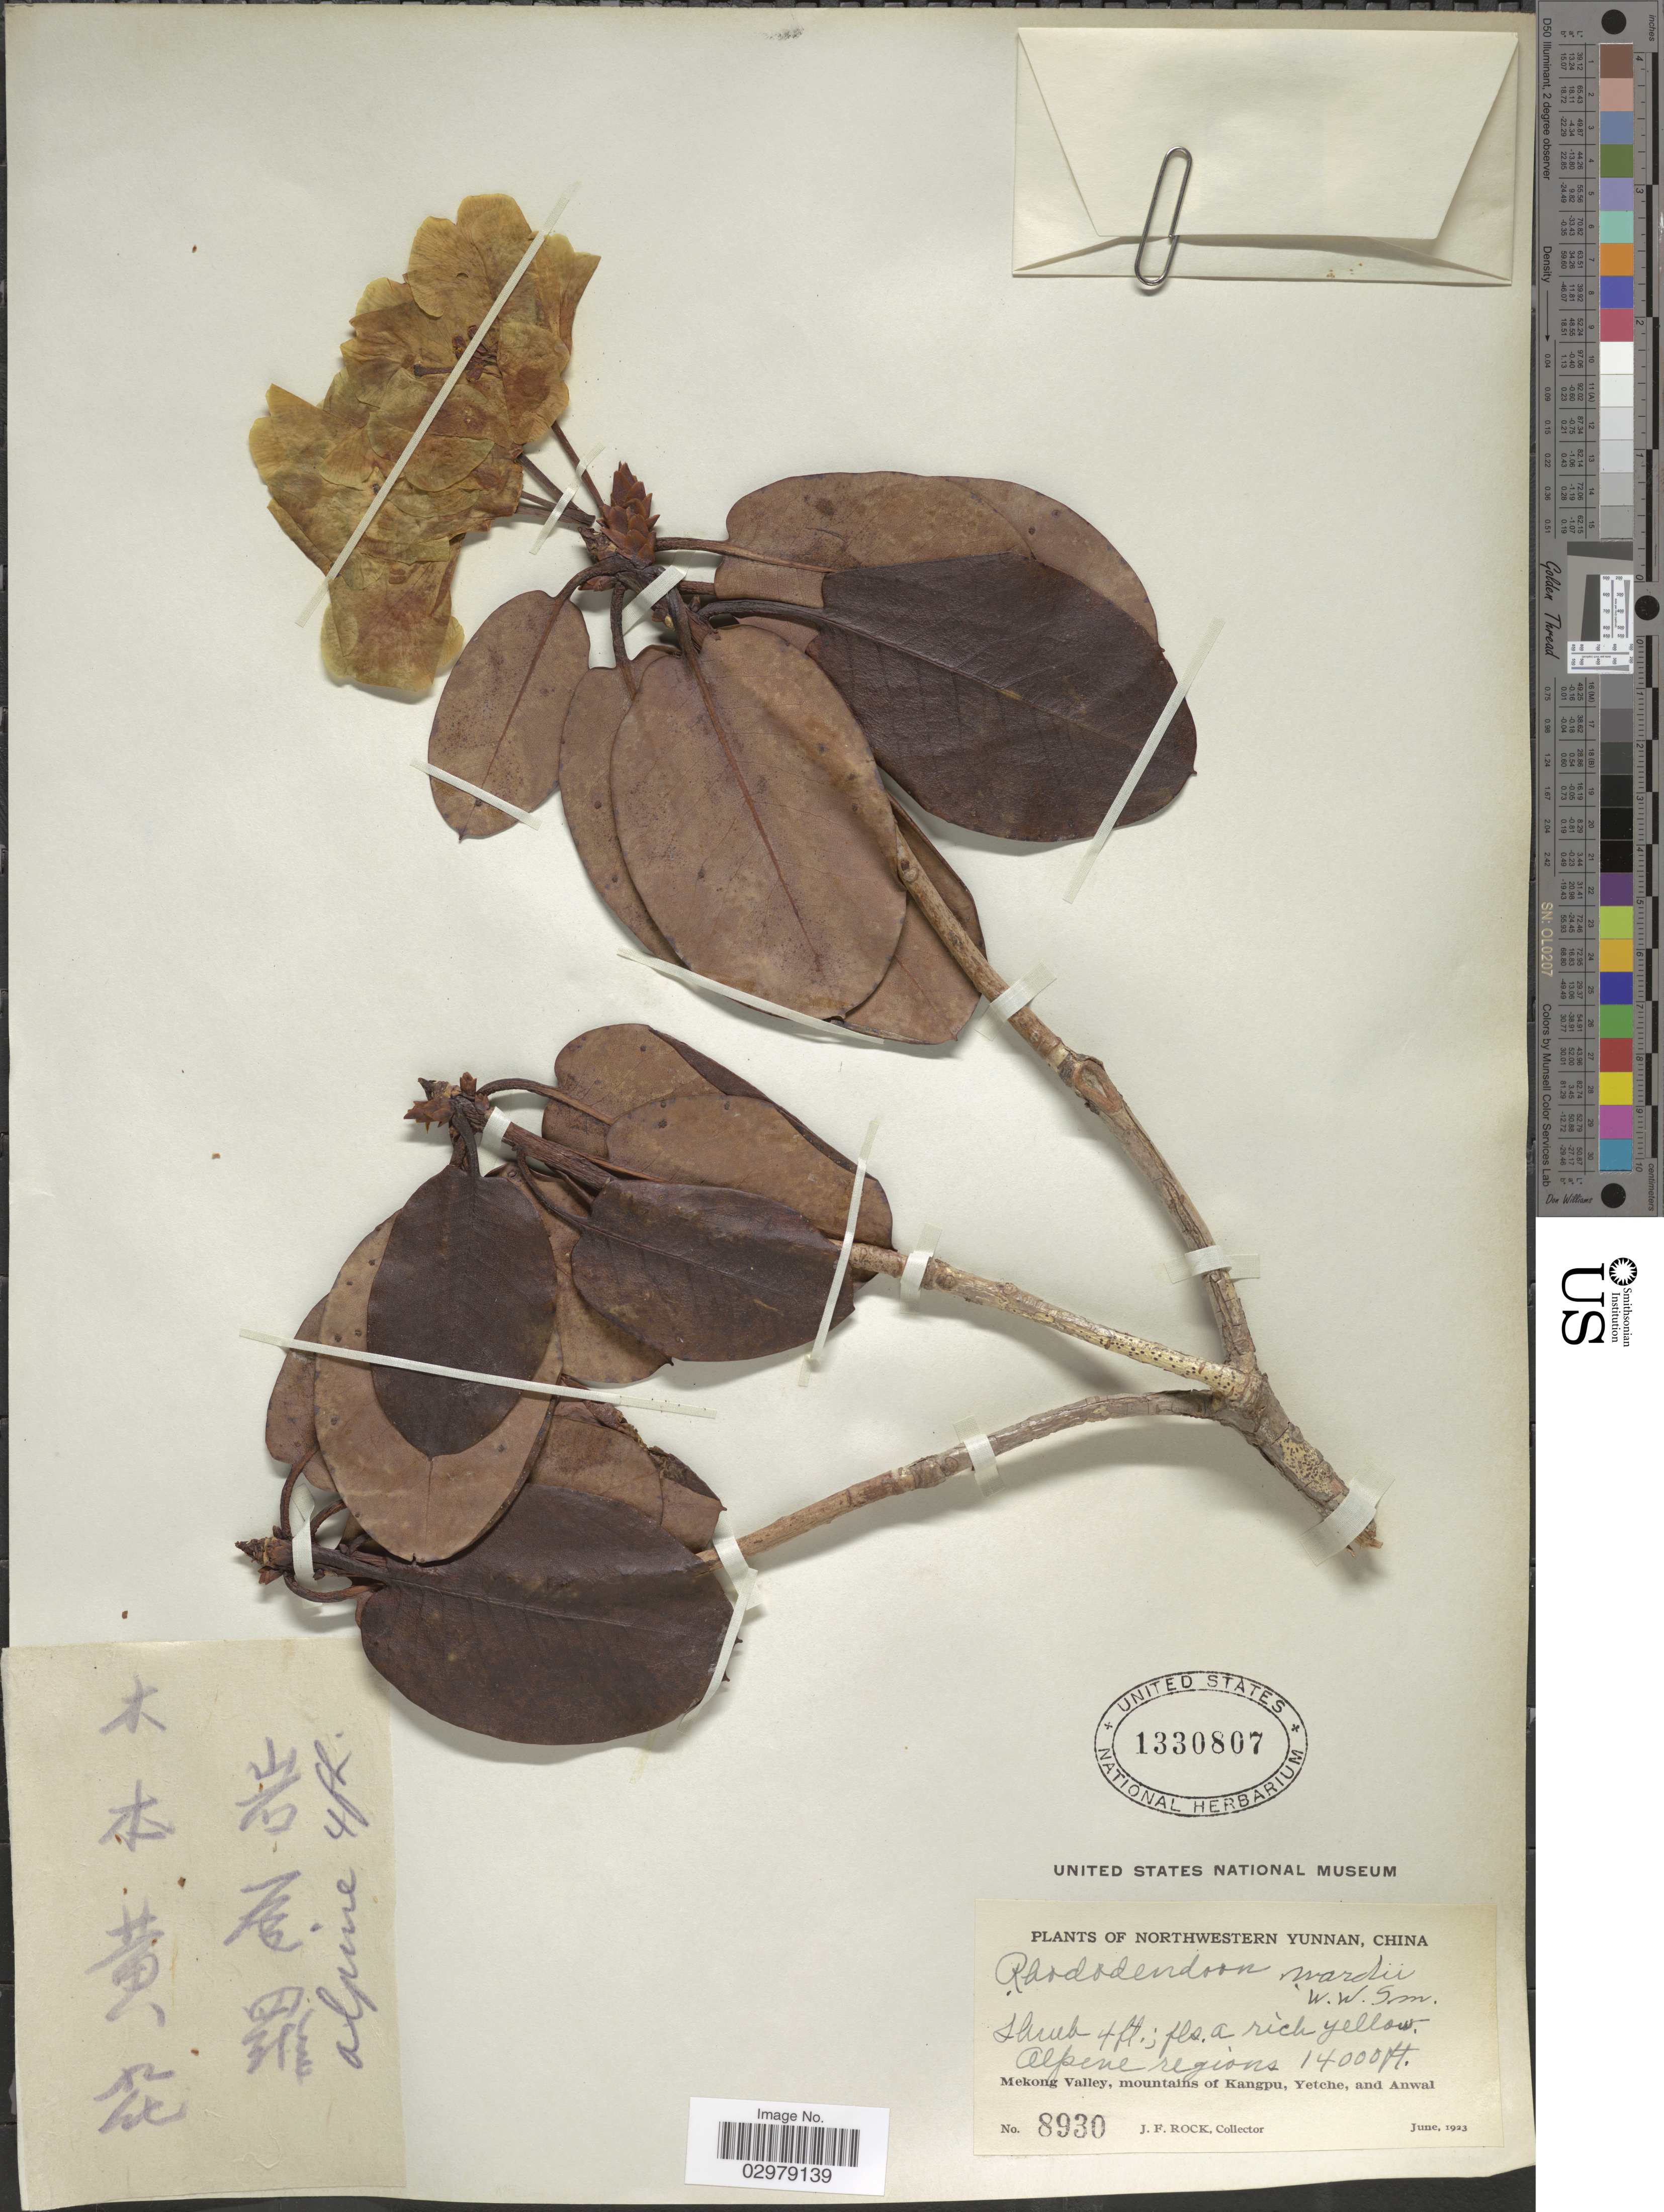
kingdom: Plantae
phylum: Tracheophyta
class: Magnoliopsida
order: Ericales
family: Ericaceae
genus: Rhododendron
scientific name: Rhododendron wardii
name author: W.W. Sm.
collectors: J. Rock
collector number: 8930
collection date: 1923-06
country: China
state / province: Yunnan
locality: Northwestern Yunnan. Alpine regions. Mekong Valley, mountains of Kangpu, Yetche, and Anwal.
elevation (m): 4267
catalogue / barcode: US 1330807